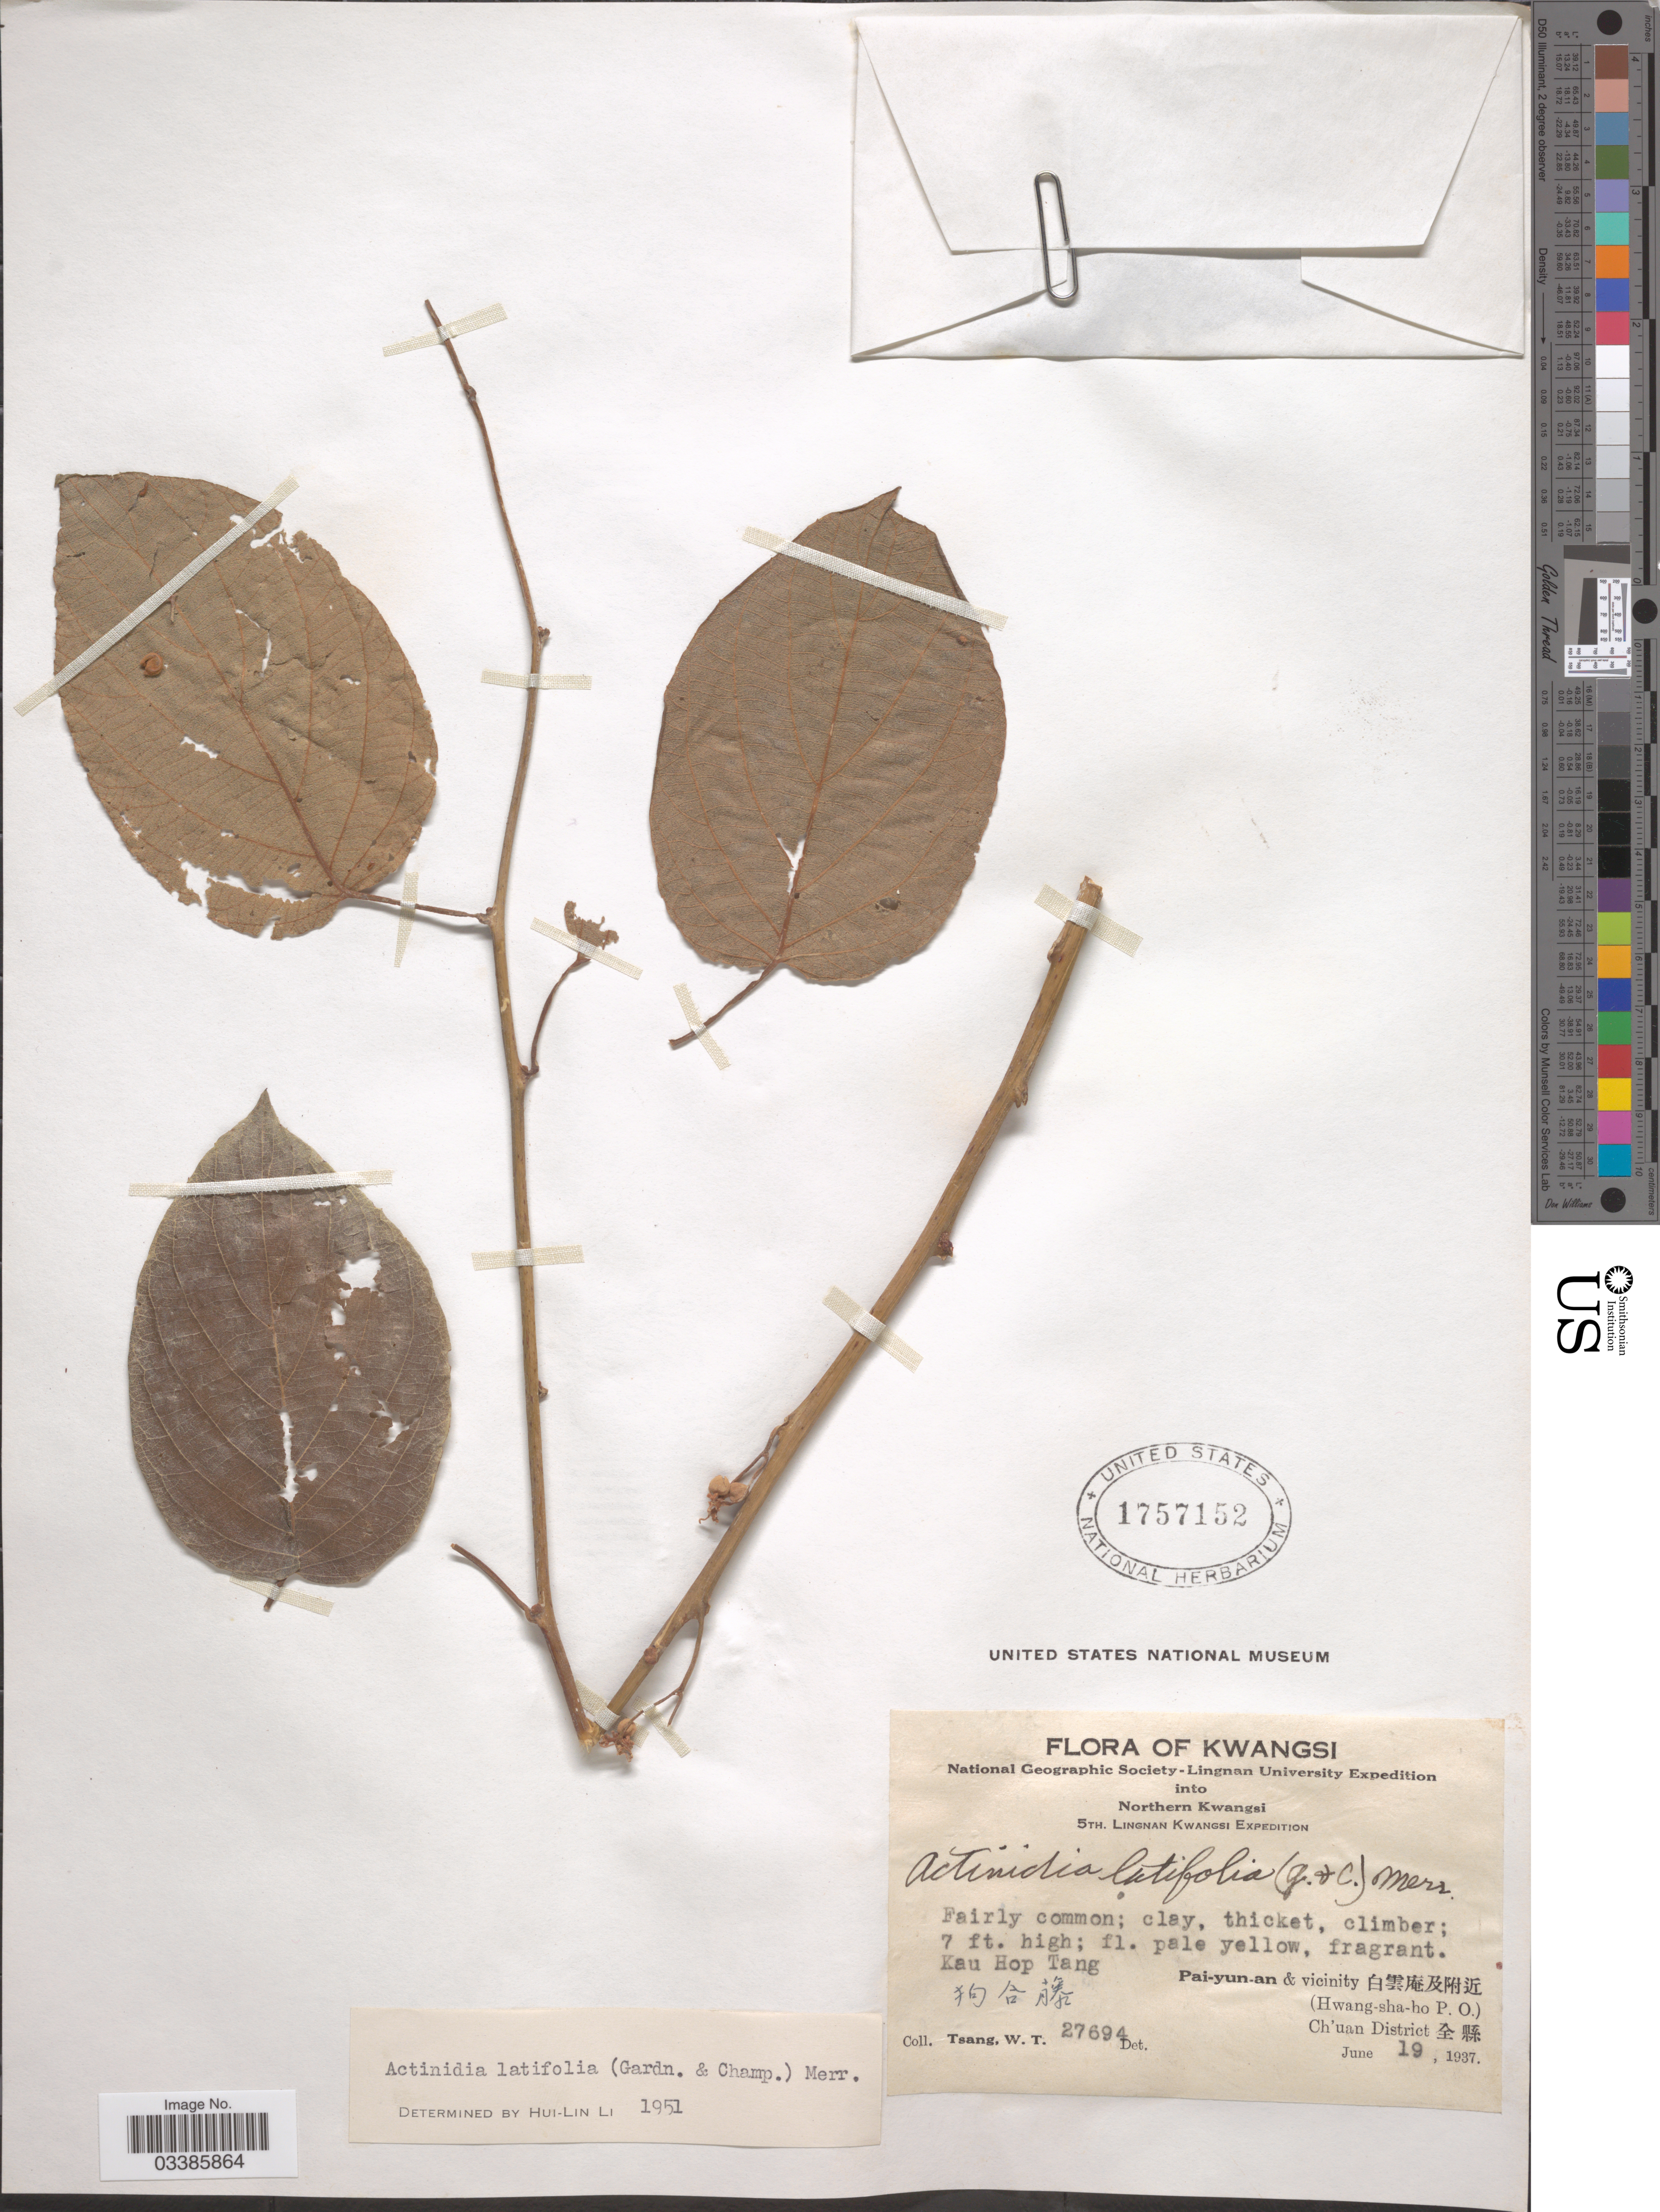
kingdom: Plantae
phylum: Tracheophyta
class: Magnoliopsida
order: Ericales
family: Actinidiaceae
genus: Actinidia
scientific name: Actinidia latifolia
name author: (Gardner & Champ.) Merr.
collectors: W. T. Tsang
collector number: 27694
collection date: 1937-06-19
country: China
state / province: Guangxi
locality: Kwangsi. Northern Kwangsi. Kau Hop Tang X. [unsure placement] Pai-yun-an & vicinity X. (Hwang-sha-ho P.O.) Ch'uan District X.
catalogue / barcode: US 1757152